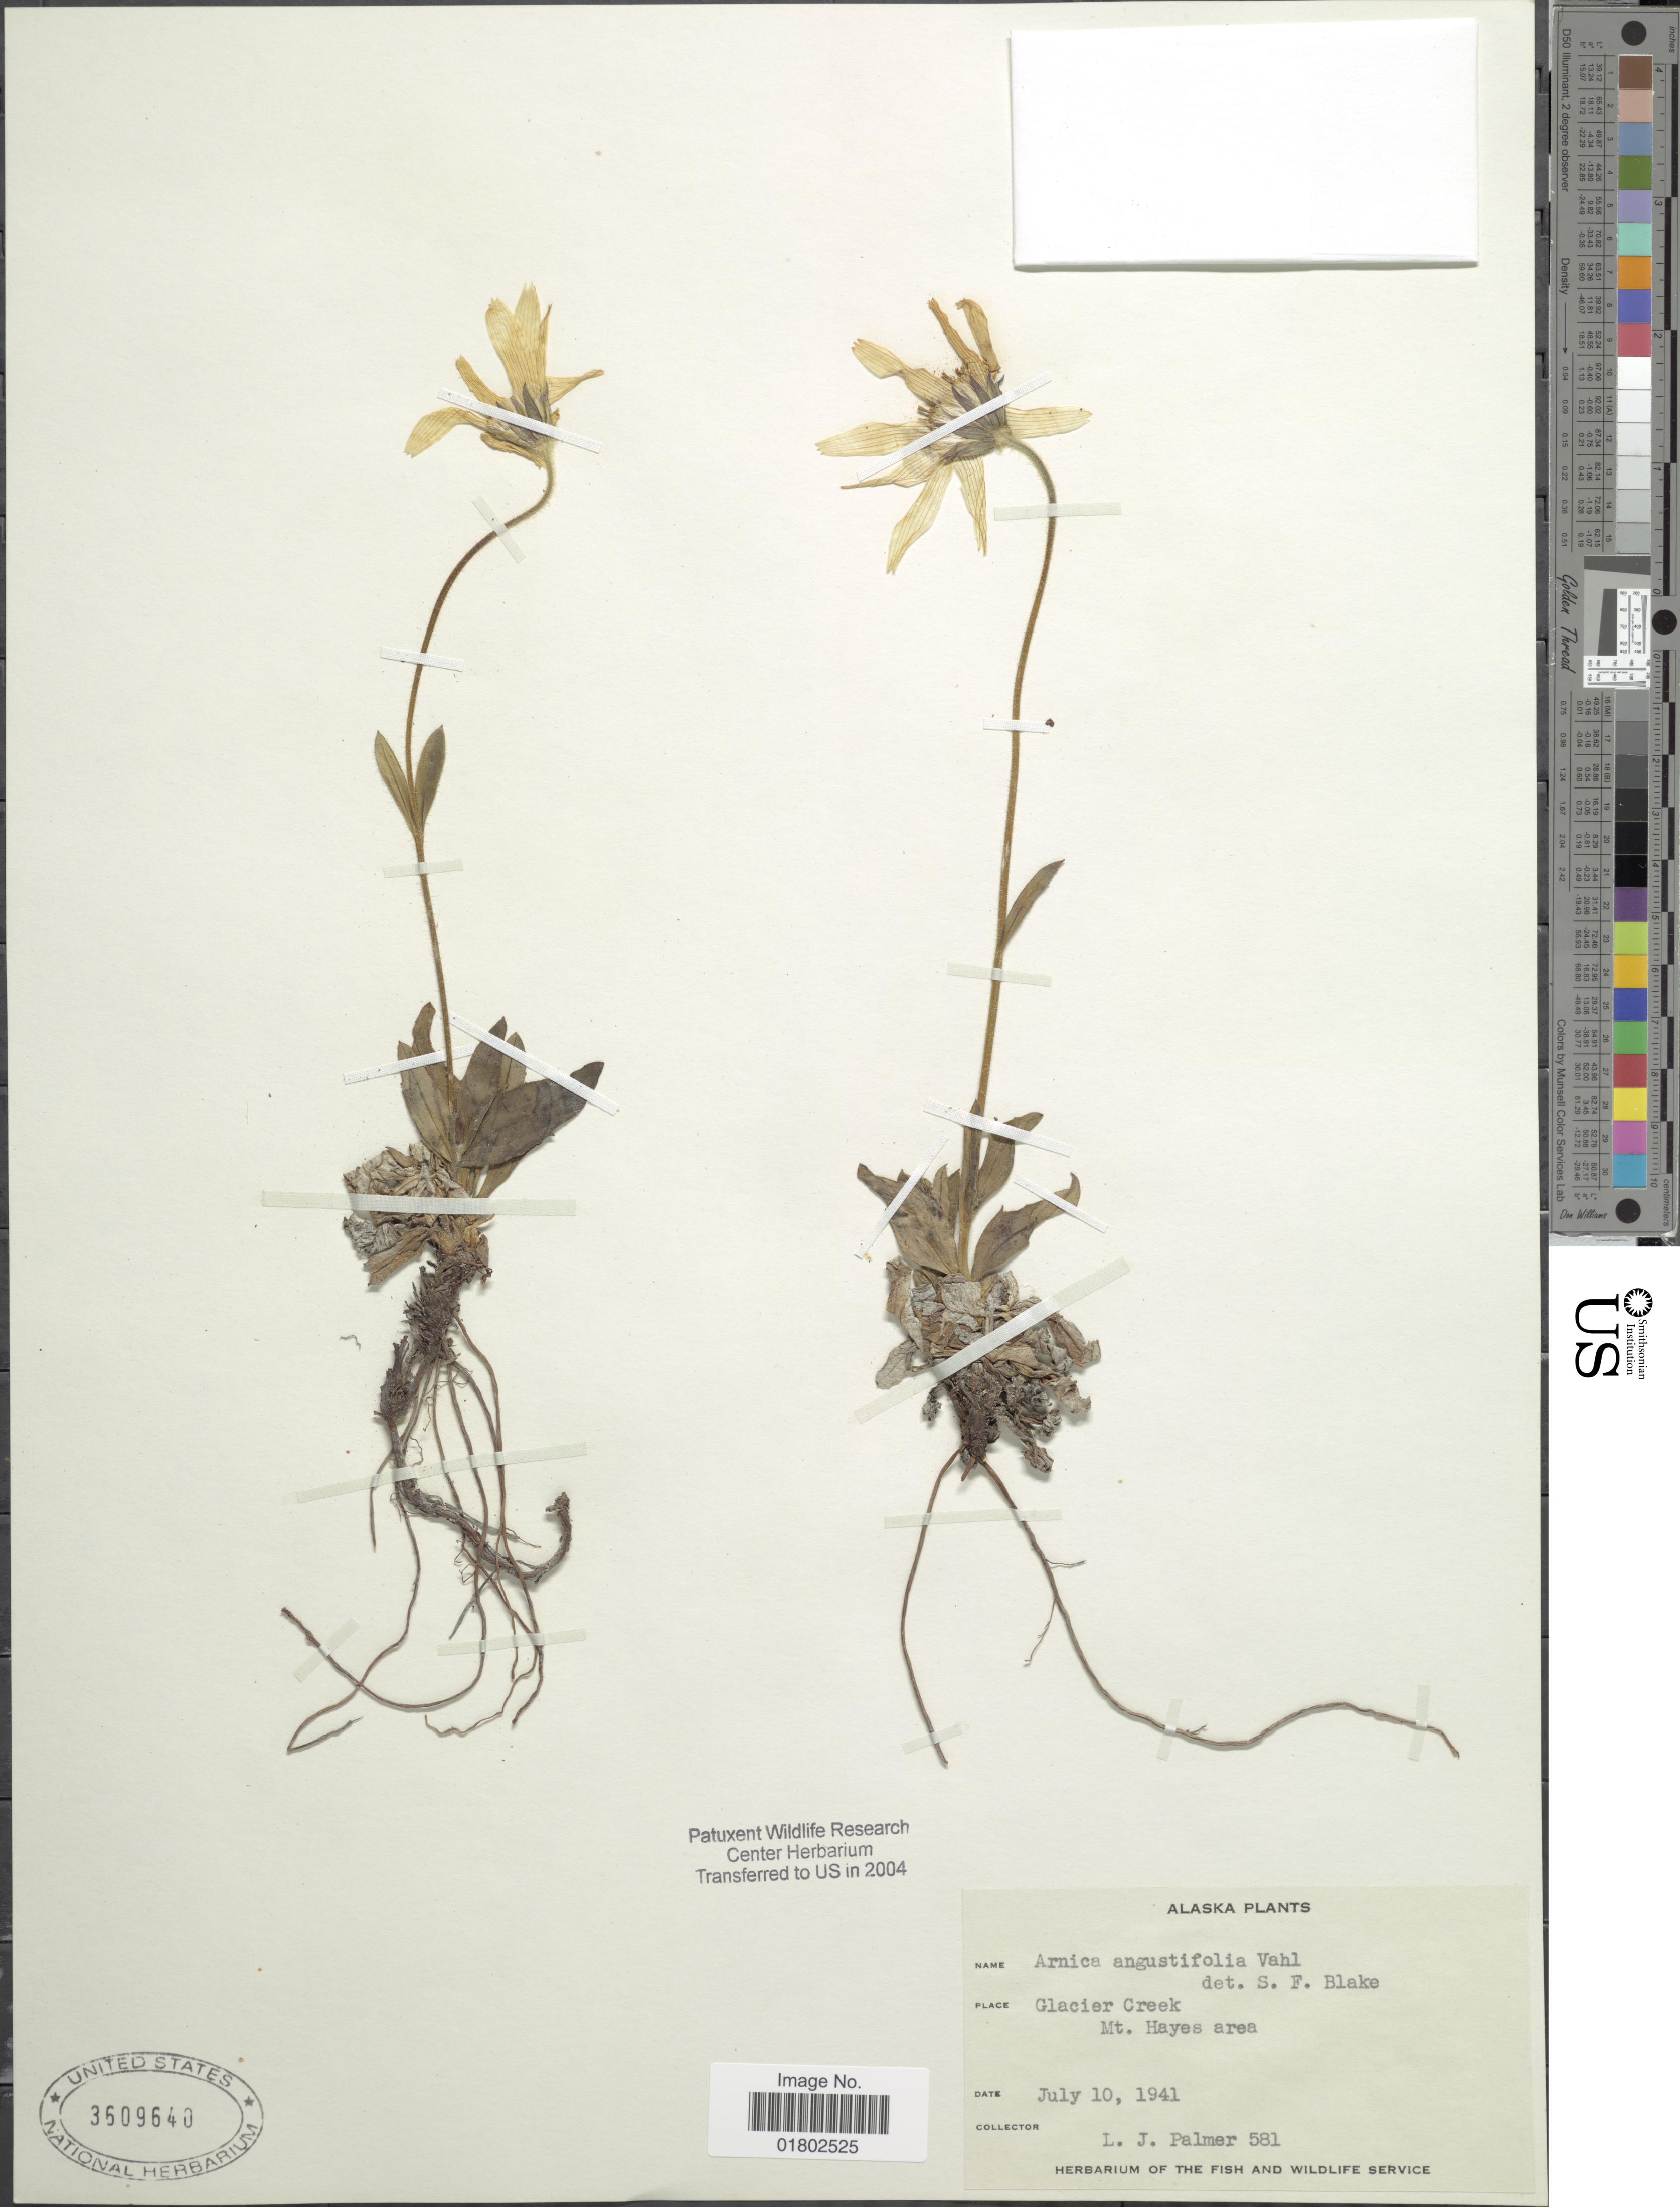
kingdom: Plantae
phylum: Tracheophyta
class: Magnoliopsida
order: Asterales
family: Asteraceae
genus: Arnica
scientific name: Arnica angustifolia subsp. angustifolia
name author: Vahl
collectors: L. J. Palmer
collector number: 581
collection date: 1941-07-10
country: United States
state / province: Alaska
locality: Glacier Creek, Mt. Hayes area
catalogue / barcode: US 3509640